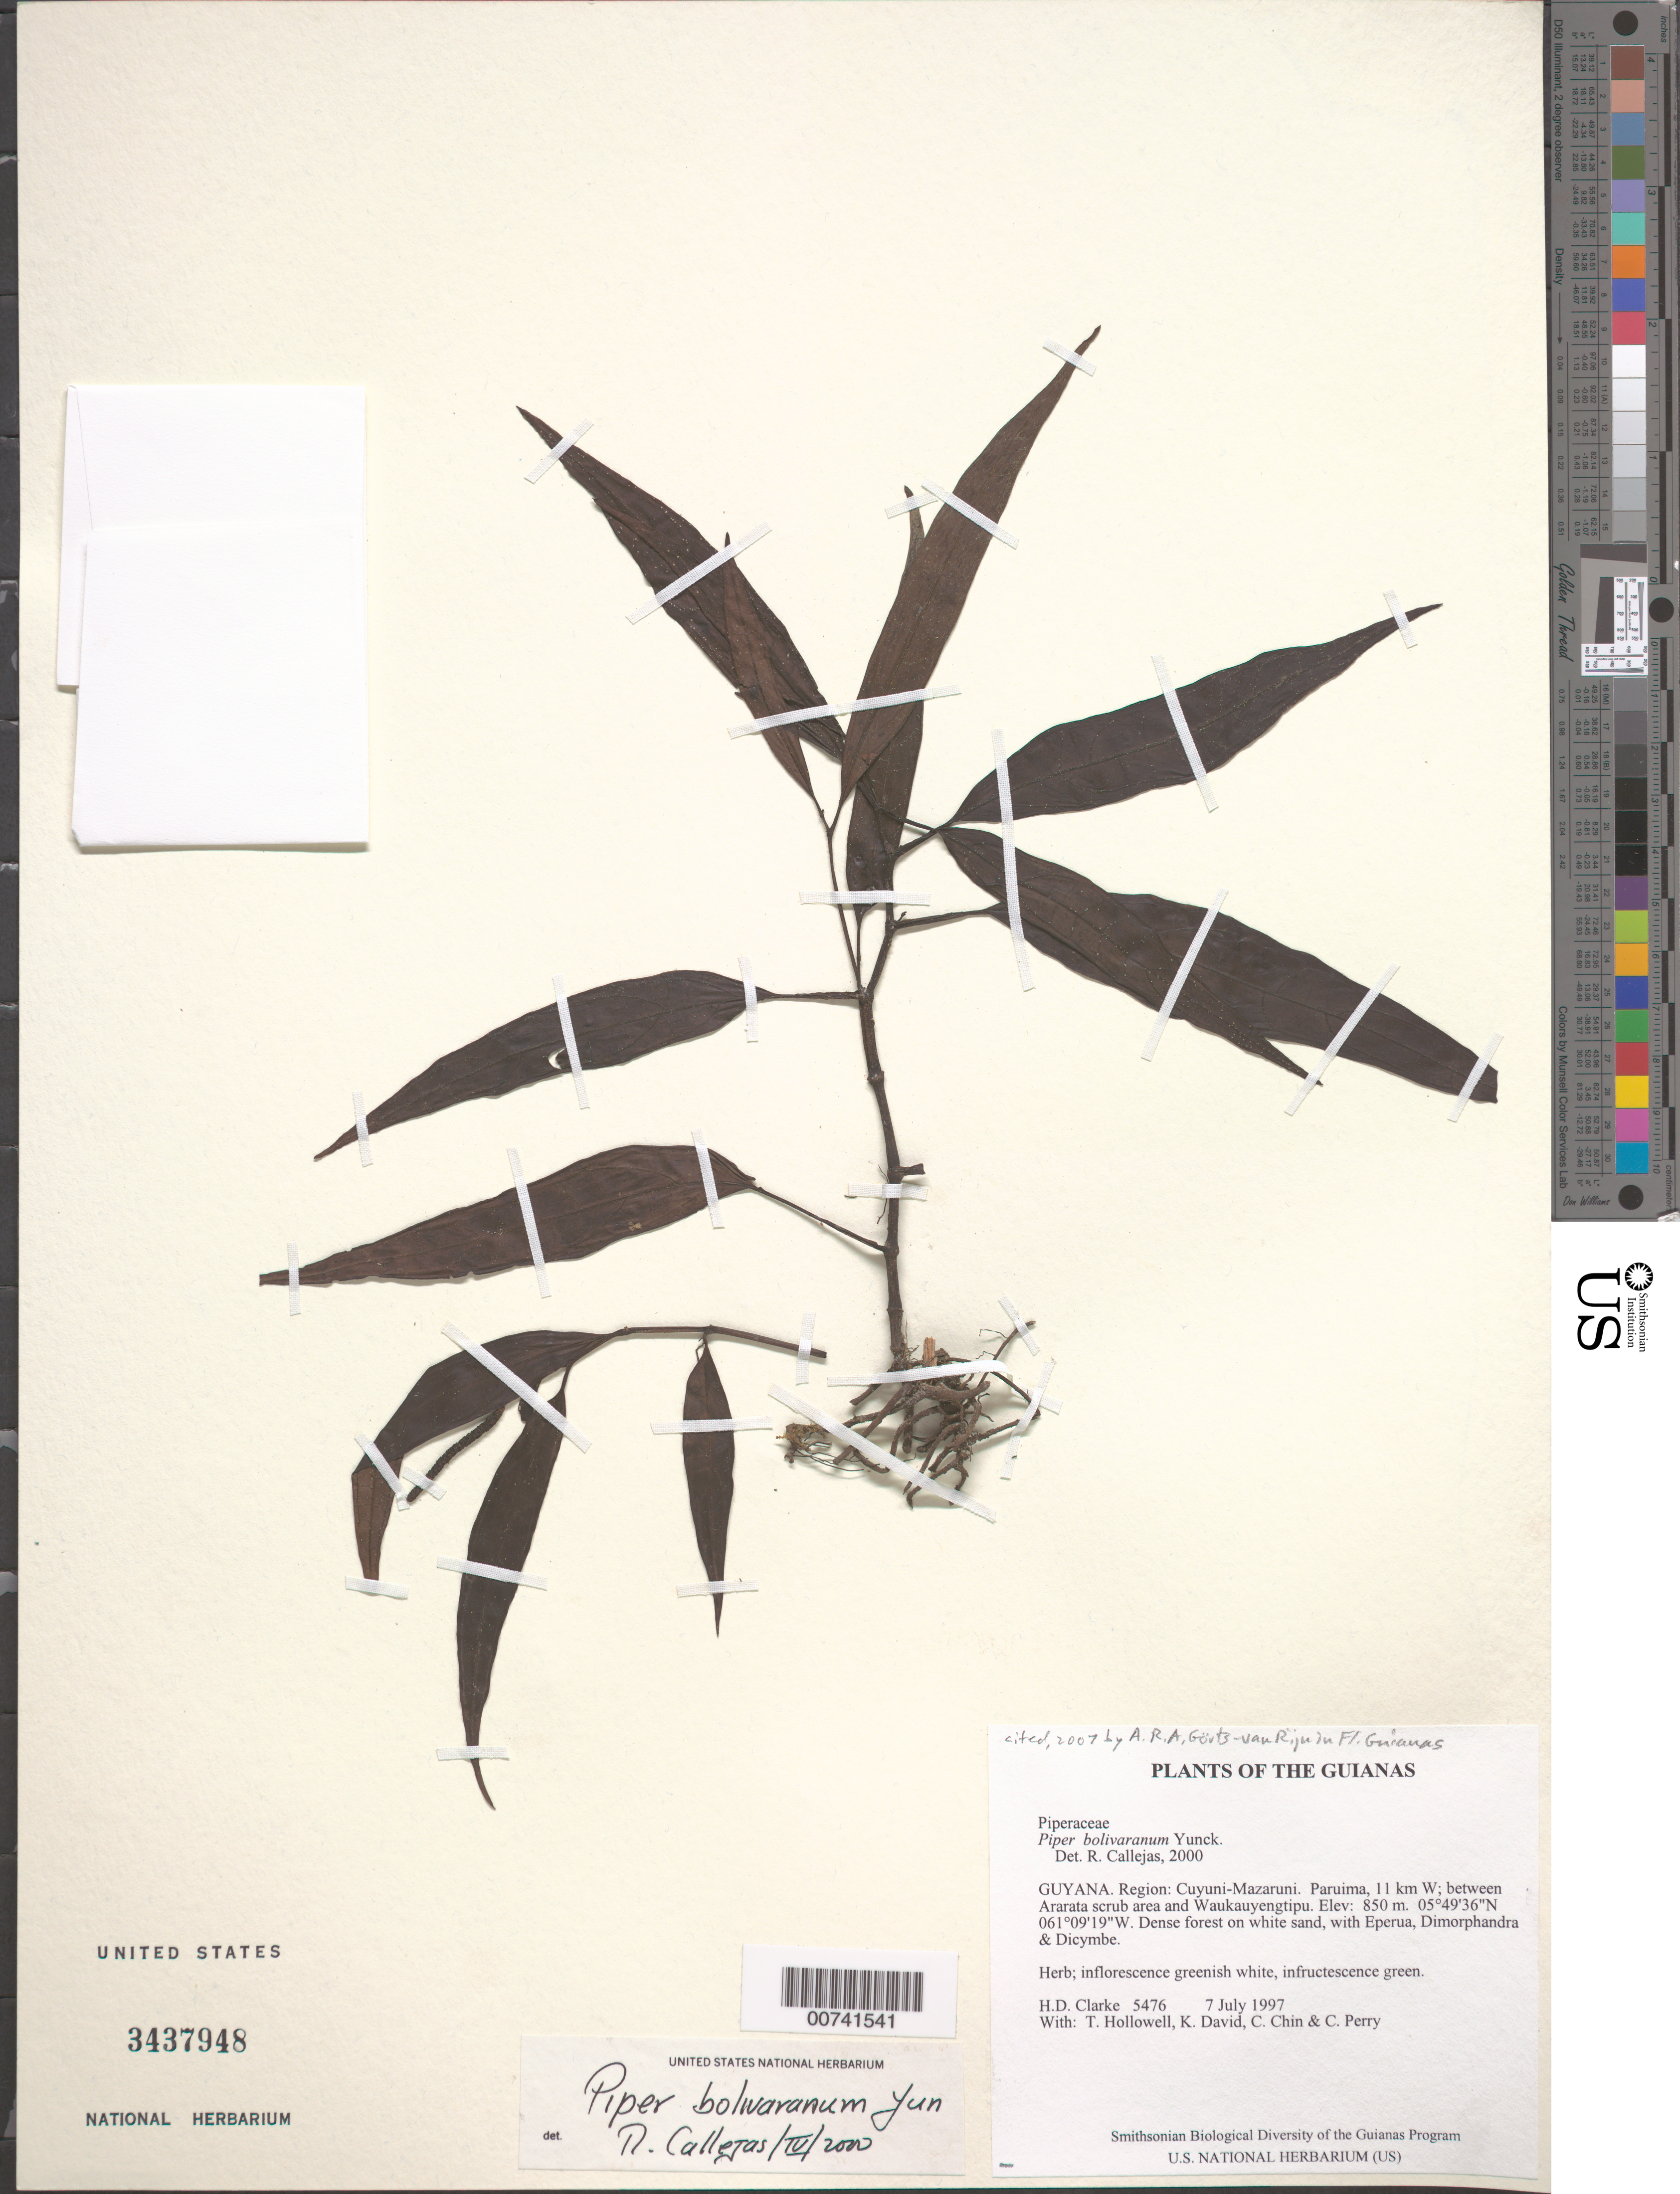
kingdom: Plantae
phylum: Tracheophyta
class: Magnoliopsida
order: Piperales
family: Piperaceae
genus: Piper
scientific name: Piper bolivaranum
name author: Yunck.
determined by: Callejas, Ricardo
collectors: H. D. Clarke, T. Hollowell, K. David, C. Chin & C. Perry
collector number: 5476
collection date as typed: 7 July 1997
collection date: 1997-07-07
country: Guyana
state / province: Cuyuni-Mazaruni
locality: Paruima, 11 km W; between Ararata scrub area and Waukauyengtipu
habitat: Dense forest on white sand, with Eperua, Dimorphandra & Dicymbe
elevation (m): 850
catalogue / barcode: US 3437948